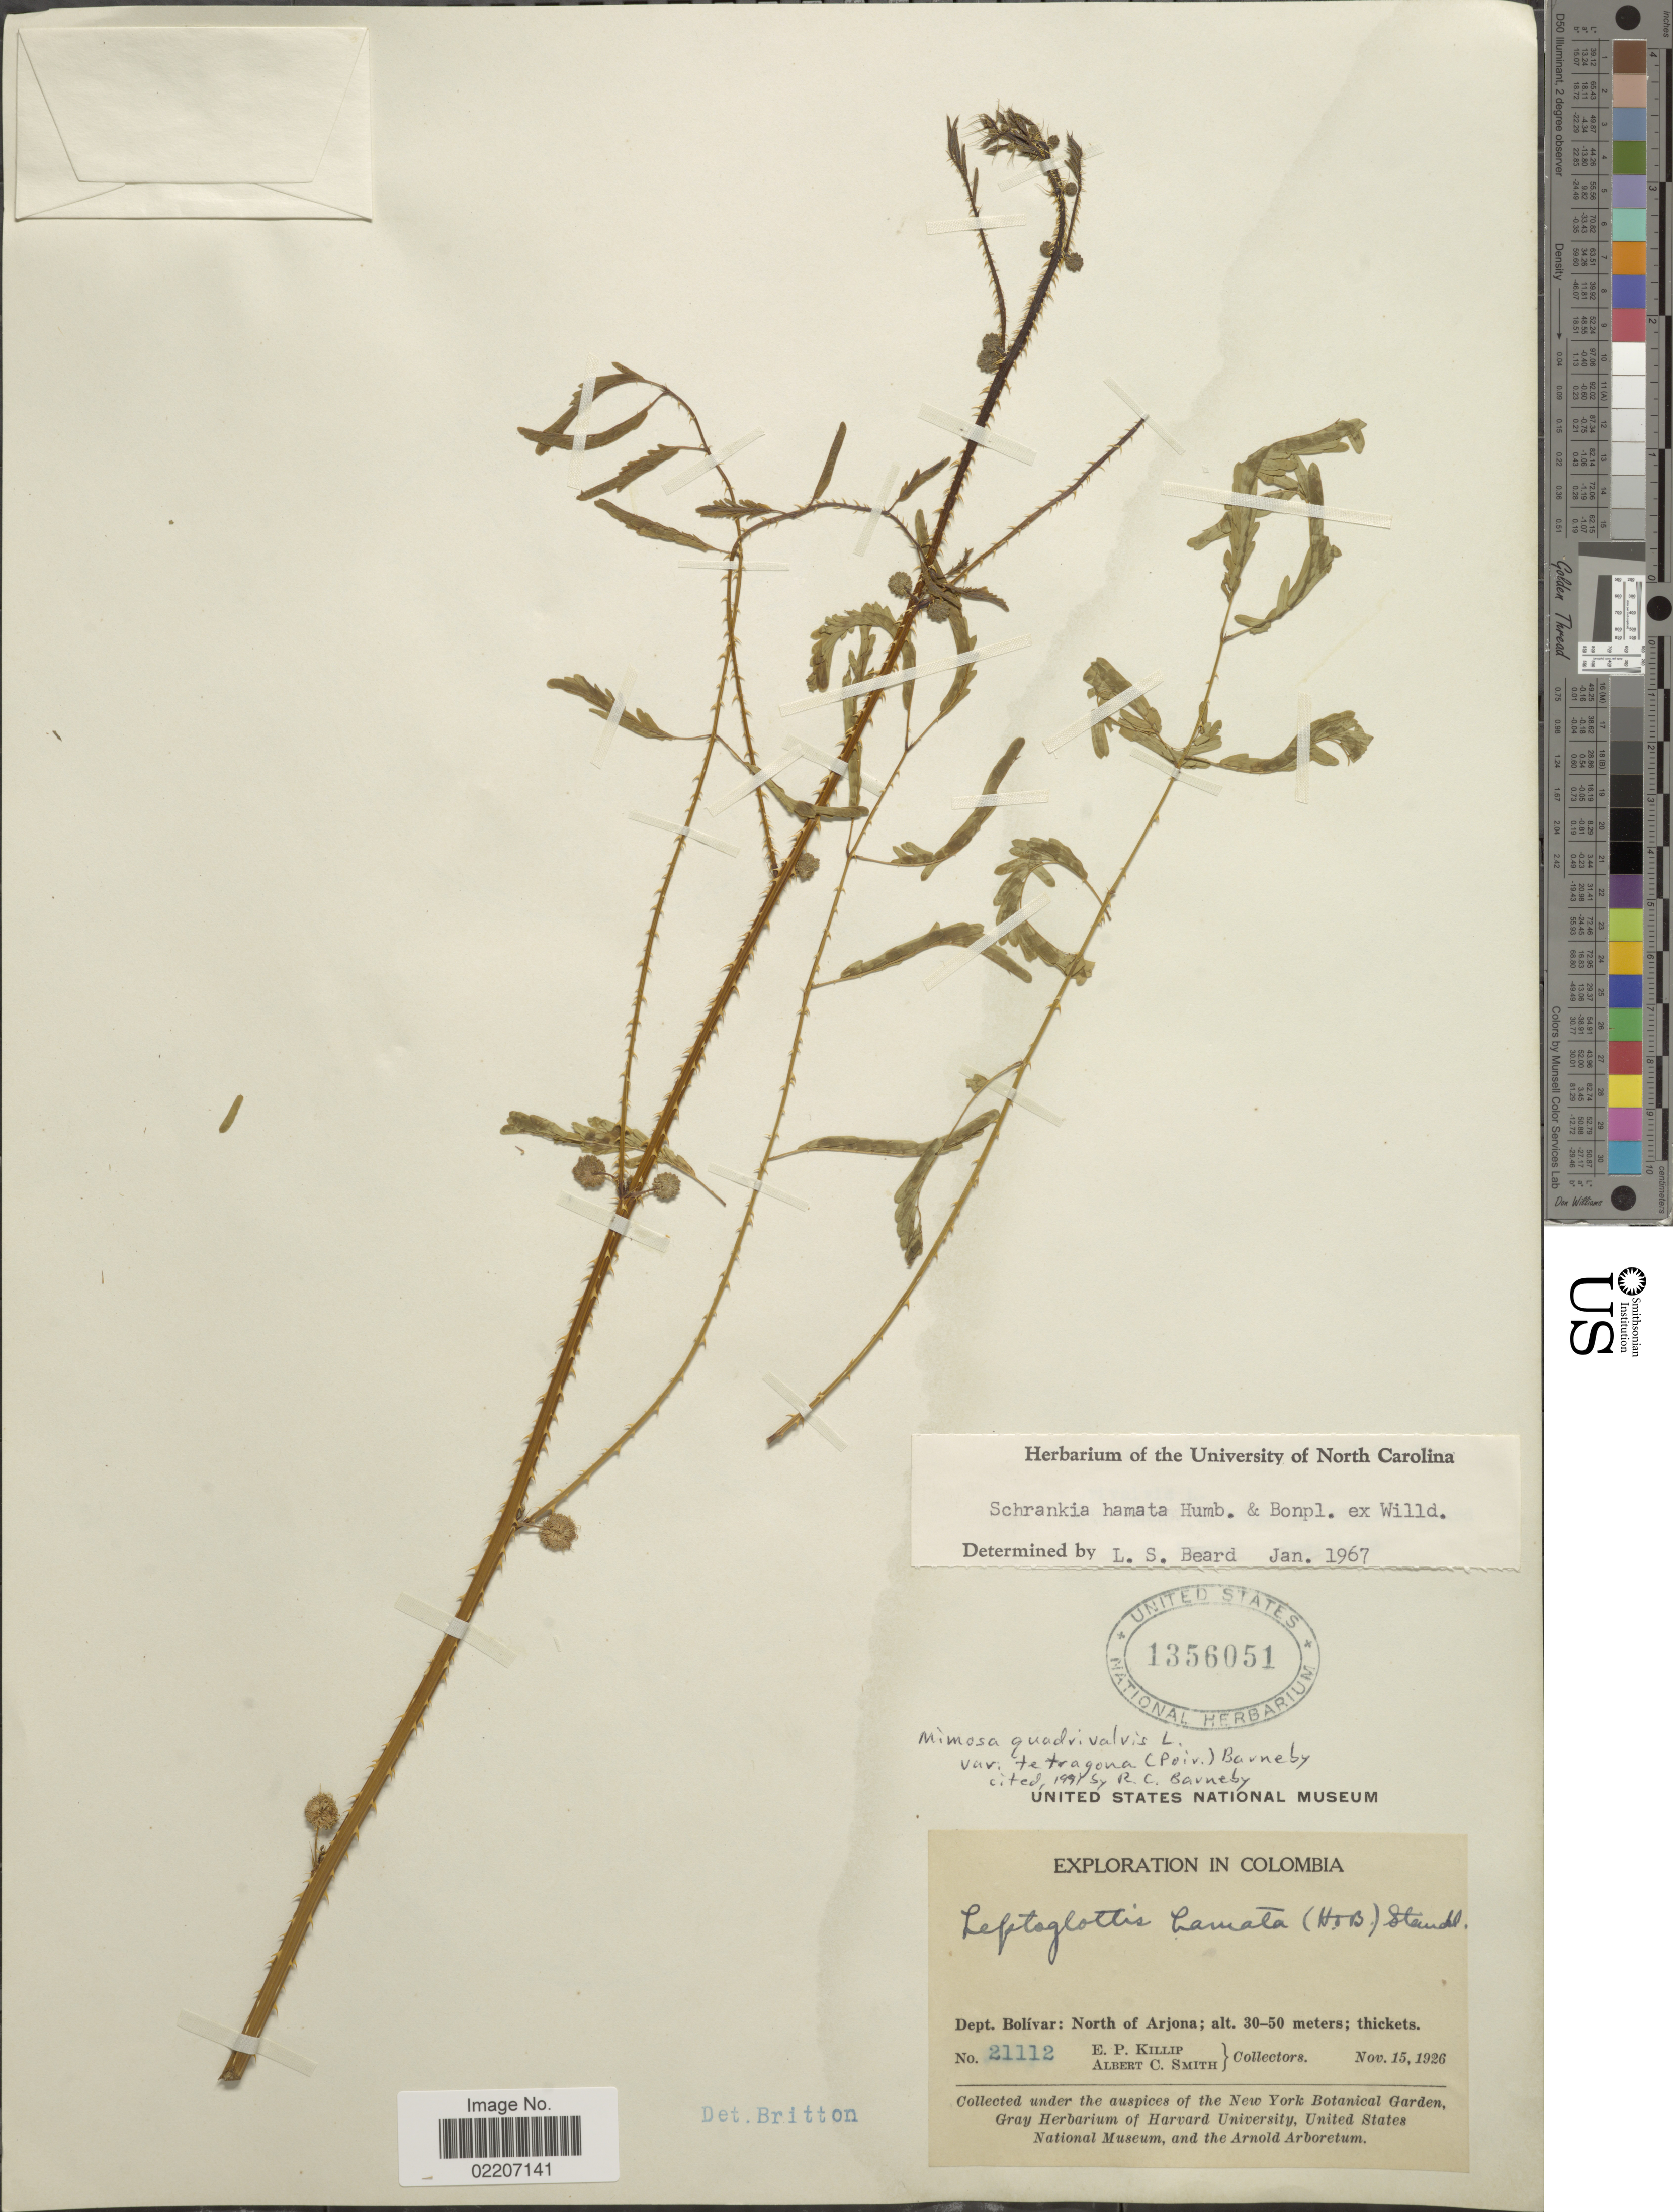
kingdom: Plantae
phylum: Tracheophyta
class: Magnoliopsida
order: Fabales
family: Fabaceae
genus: Mimosa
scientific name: Mimosa tetragona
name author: Poir.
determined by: U.S. National Herbarium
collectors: E. P. Killip & A. C. Smith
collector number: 21112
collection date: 1926-11-15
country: Colombia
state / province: Bolívar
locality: Dept. Bolivar: North of Arjona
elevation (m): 30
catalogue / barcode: US 1356051